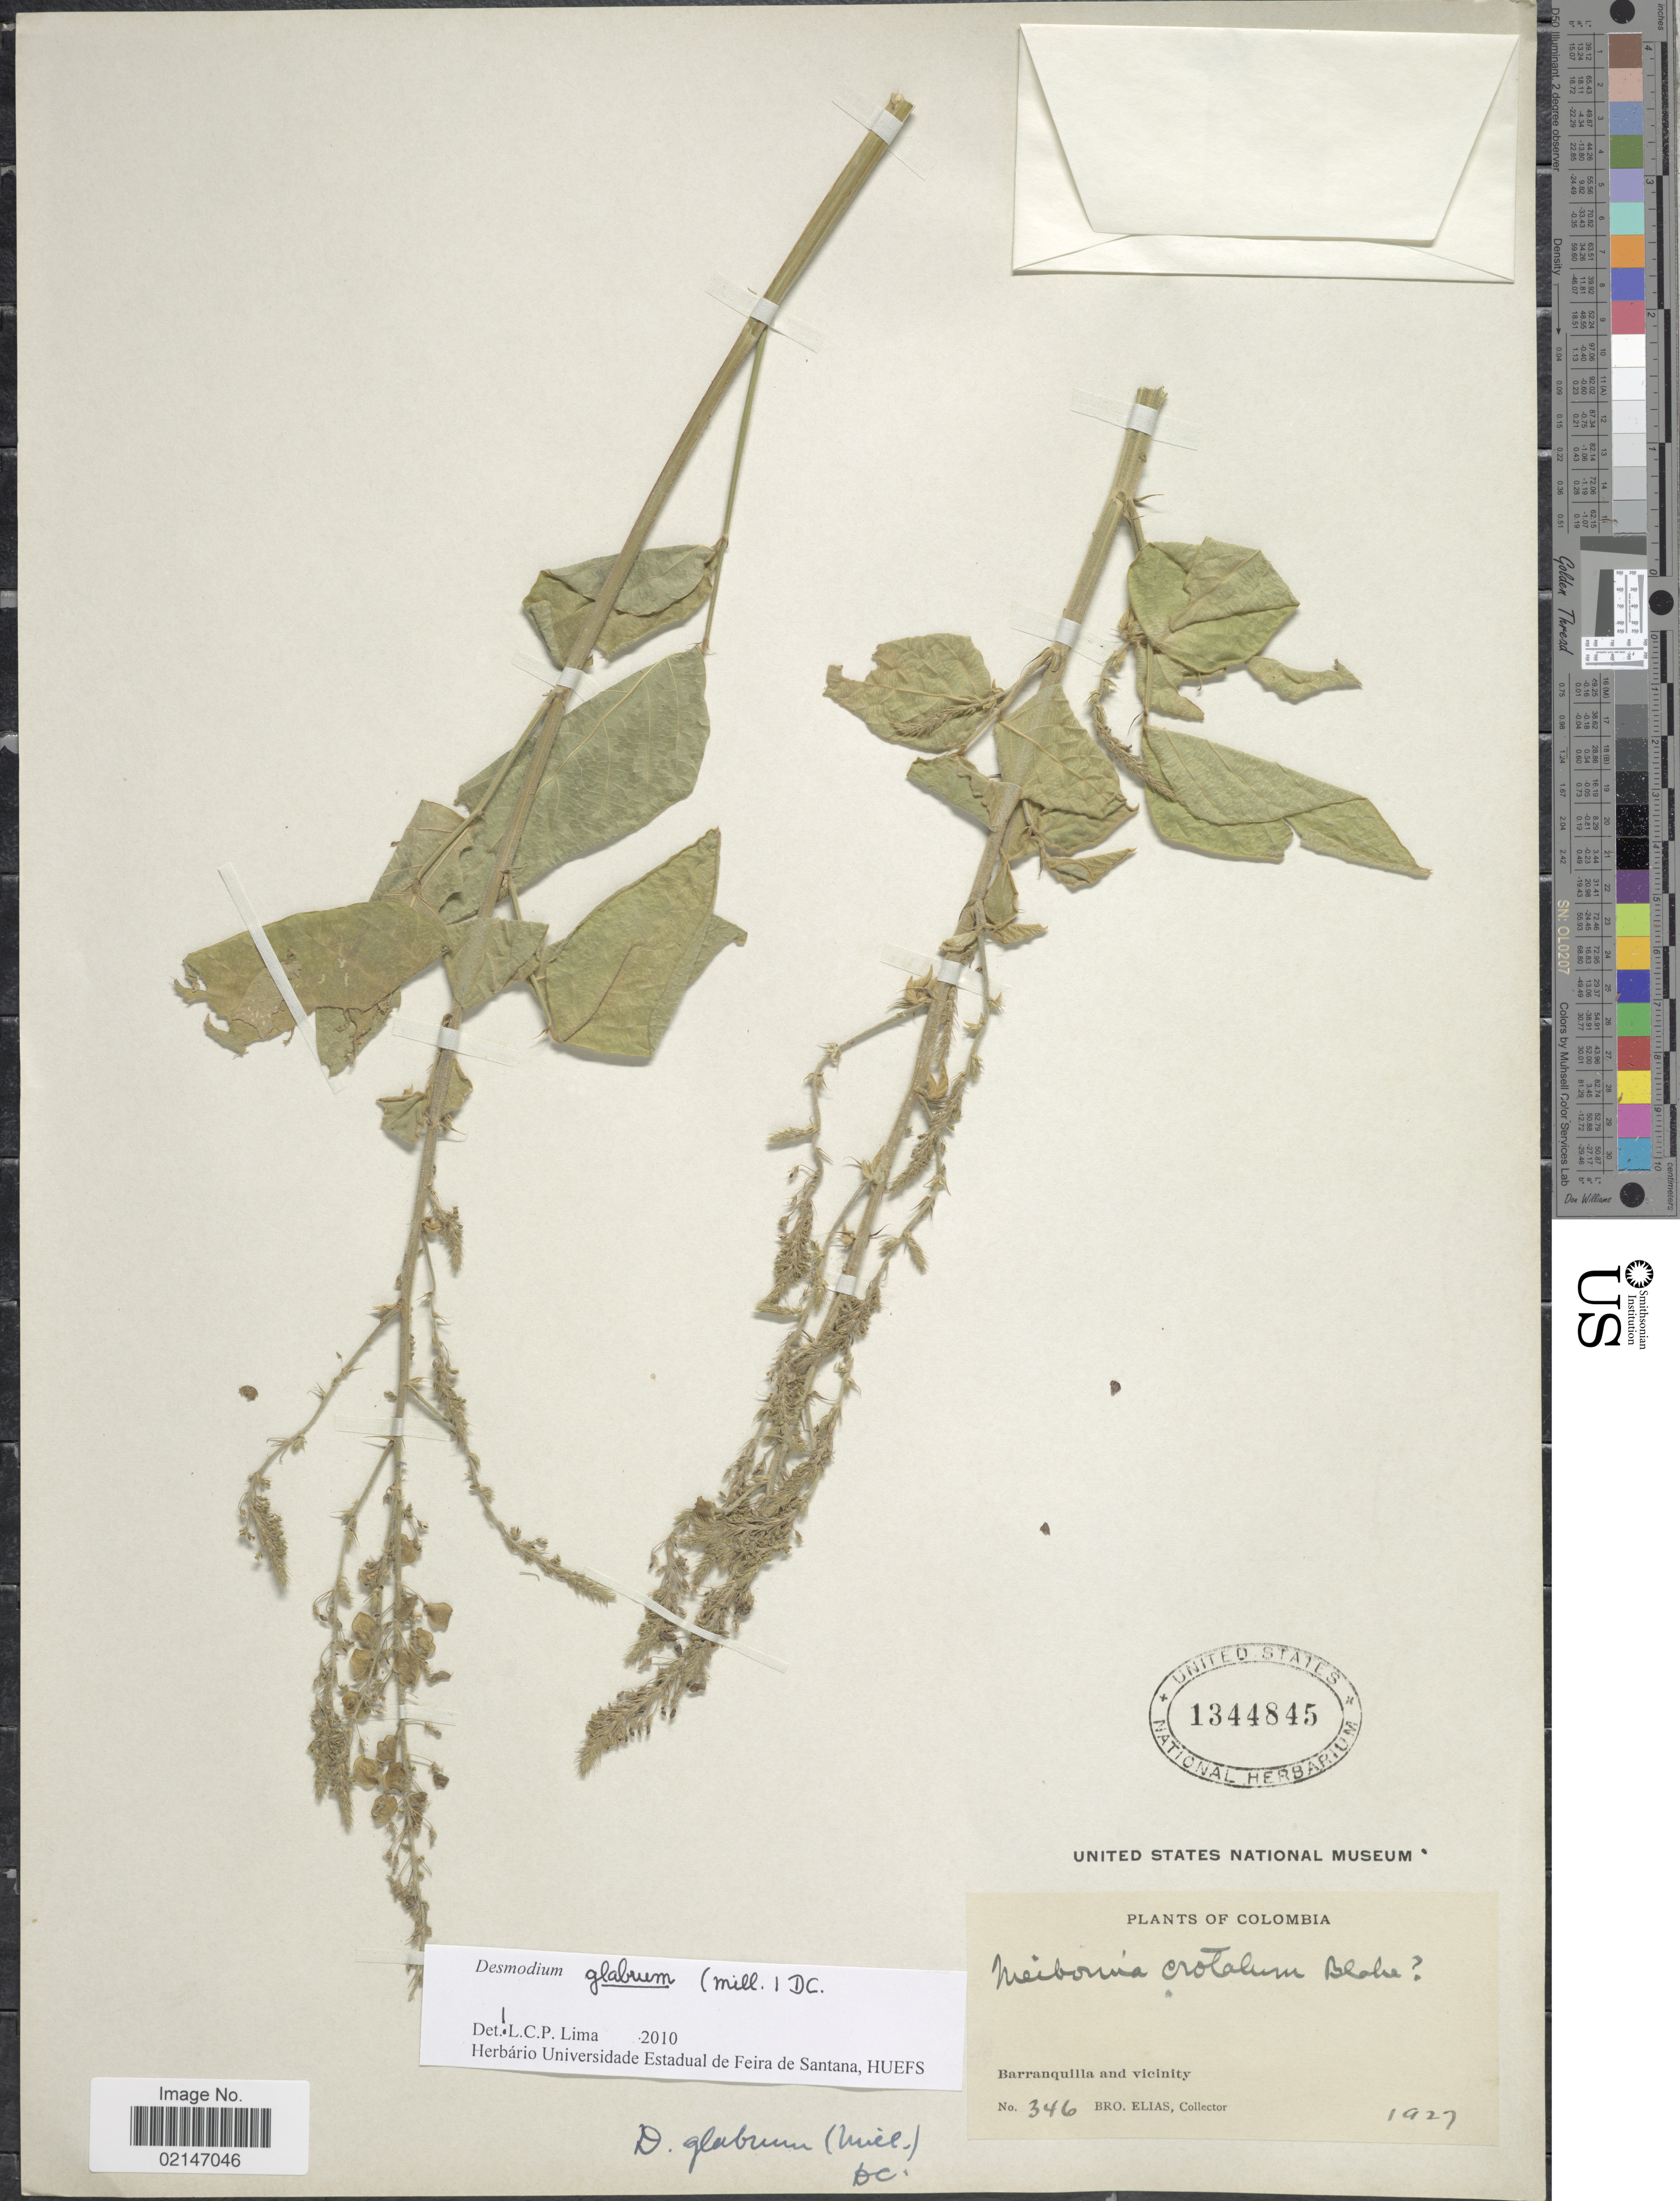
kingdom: Plantae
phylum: Tracheophyta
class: Magnoliopsida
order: Fabales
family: Fabaceae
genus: Desmodium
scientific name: Desmodium glabrum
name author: (Mill.) DC.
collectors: Bro. Elias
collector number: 346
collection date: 1927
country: Colombia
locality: Barranquilla and Vicinity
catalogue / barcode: US 1344845